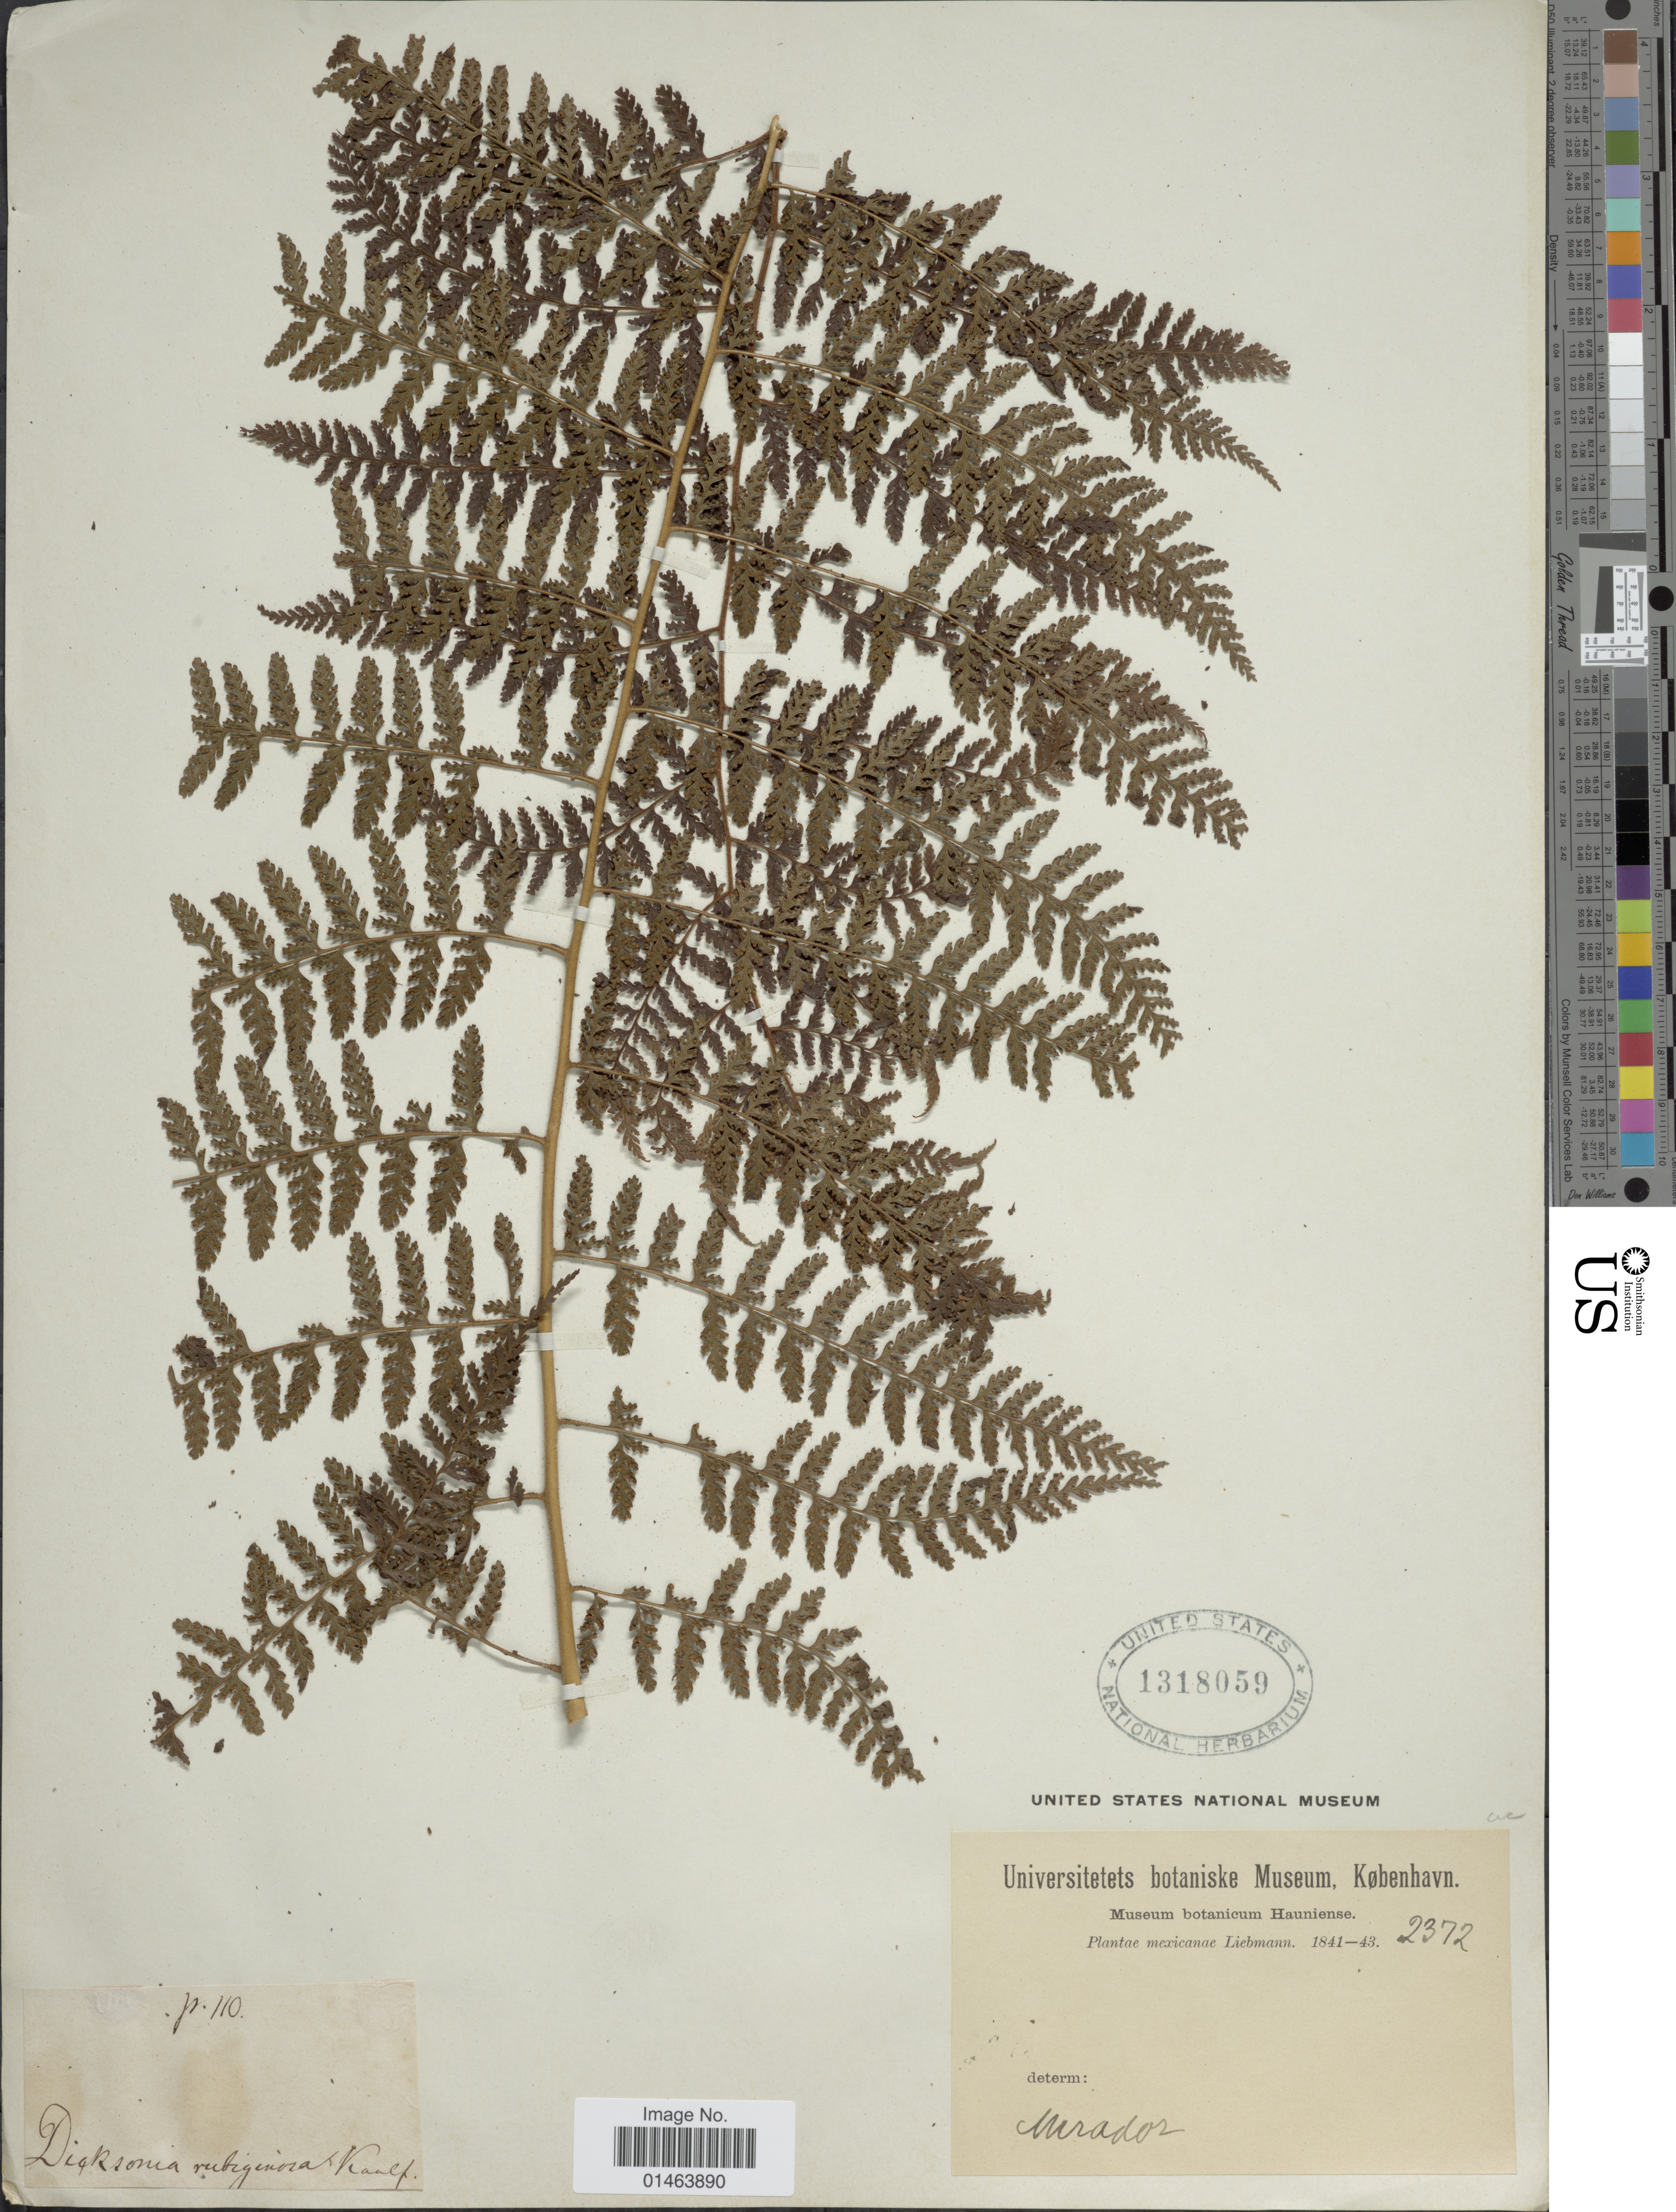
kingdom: Plantae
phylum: Tracheophyta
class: Polypodiopsida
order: Polypodiales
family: Dennstaedtiaceae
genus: Dennstaedtia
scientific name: Dennstaedtia cicutaria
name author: (Sw.) T. Moore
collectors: Liebmann, --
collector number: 2373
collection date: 1841/1843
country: Mexico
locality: Mexicanae.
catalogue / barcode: US 1318059